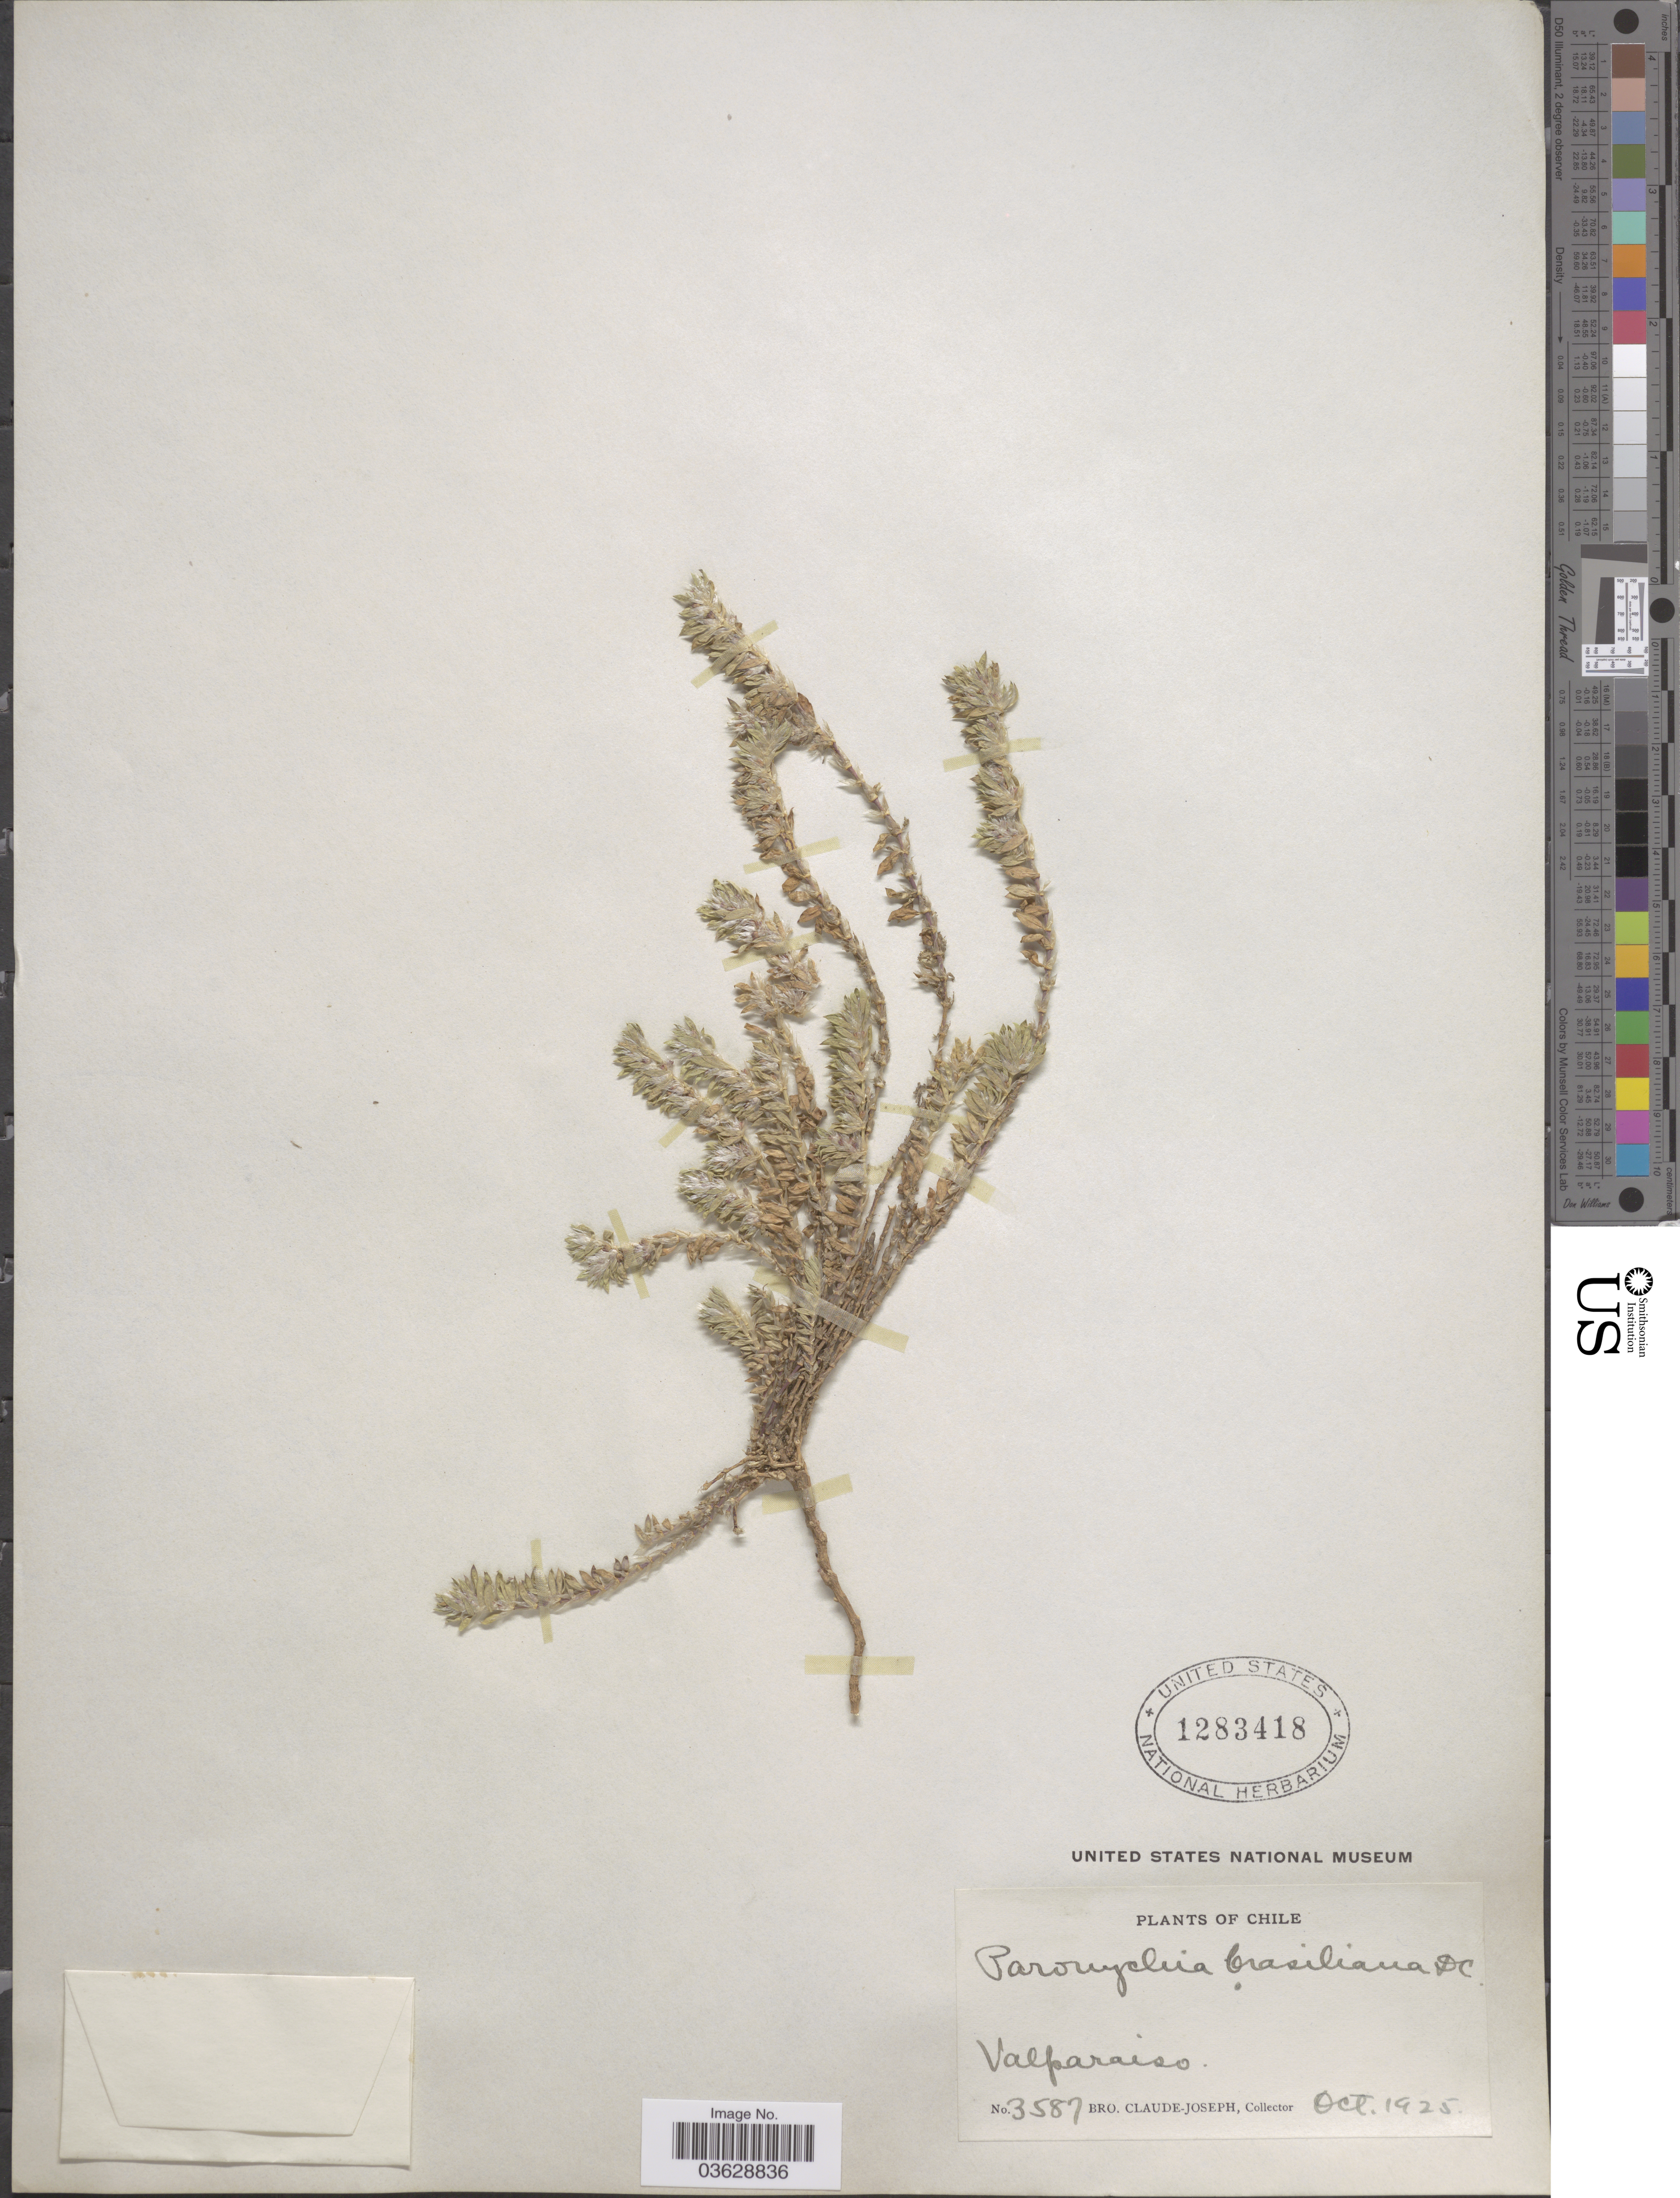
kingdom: Plantae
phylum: Tracheophyta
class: Magnoliopsida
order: Caryophyllales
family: Caryophyllaceae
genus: Paronychia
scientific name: Paronychia brasiliana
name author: DC.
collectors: Bro. Claude-Joseph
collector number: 3597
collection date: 1925-10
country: Chile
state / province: Valparaíso (V)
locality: Valparaiso.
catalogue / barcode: US 1283418